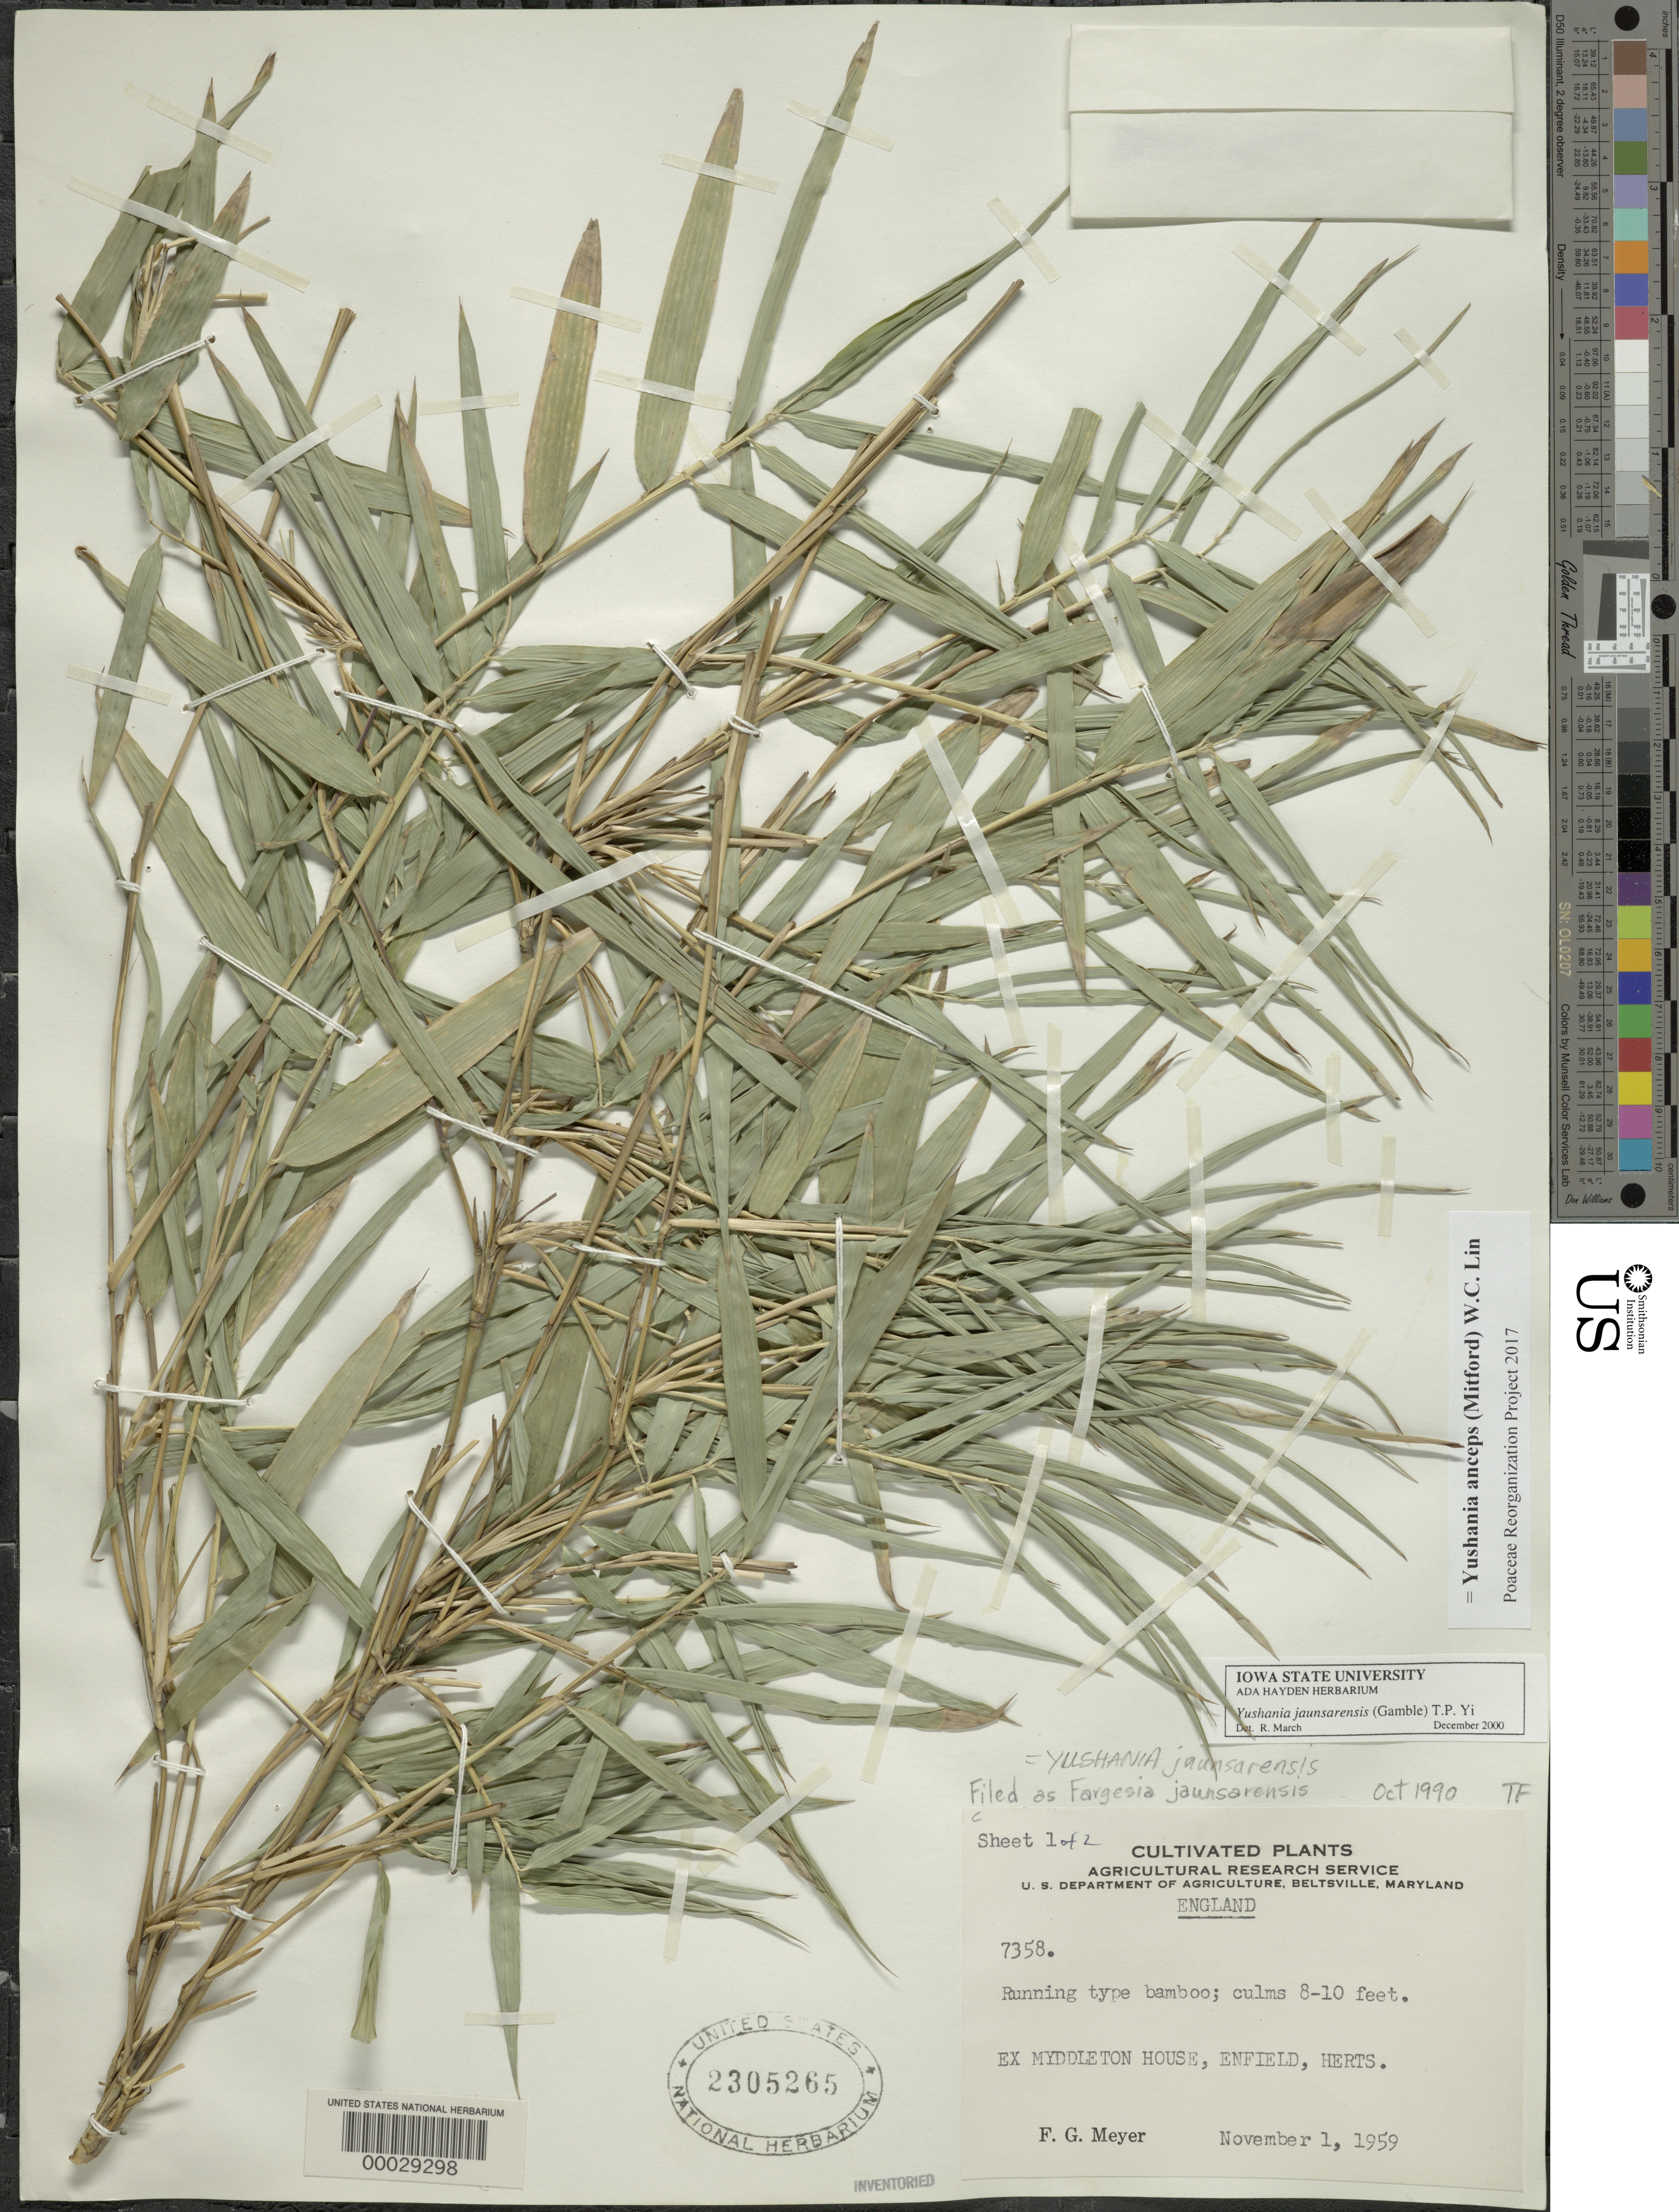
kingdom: Plantae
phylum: Tracheophyta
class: Liliopsida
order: Poales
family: Poaceae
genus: Yushania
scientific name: Yushania anceps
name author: (Mitford) W.C. Lin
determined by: Poaceae Reorganization Project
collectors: F. G. Meyer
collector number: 7358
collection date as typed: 01 Nov 1959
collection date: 1959-11-01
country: United Kingdom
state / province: England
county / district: Hertfordshire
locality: Middleton House, Enfieldn Herts.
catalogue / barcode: US 2305265